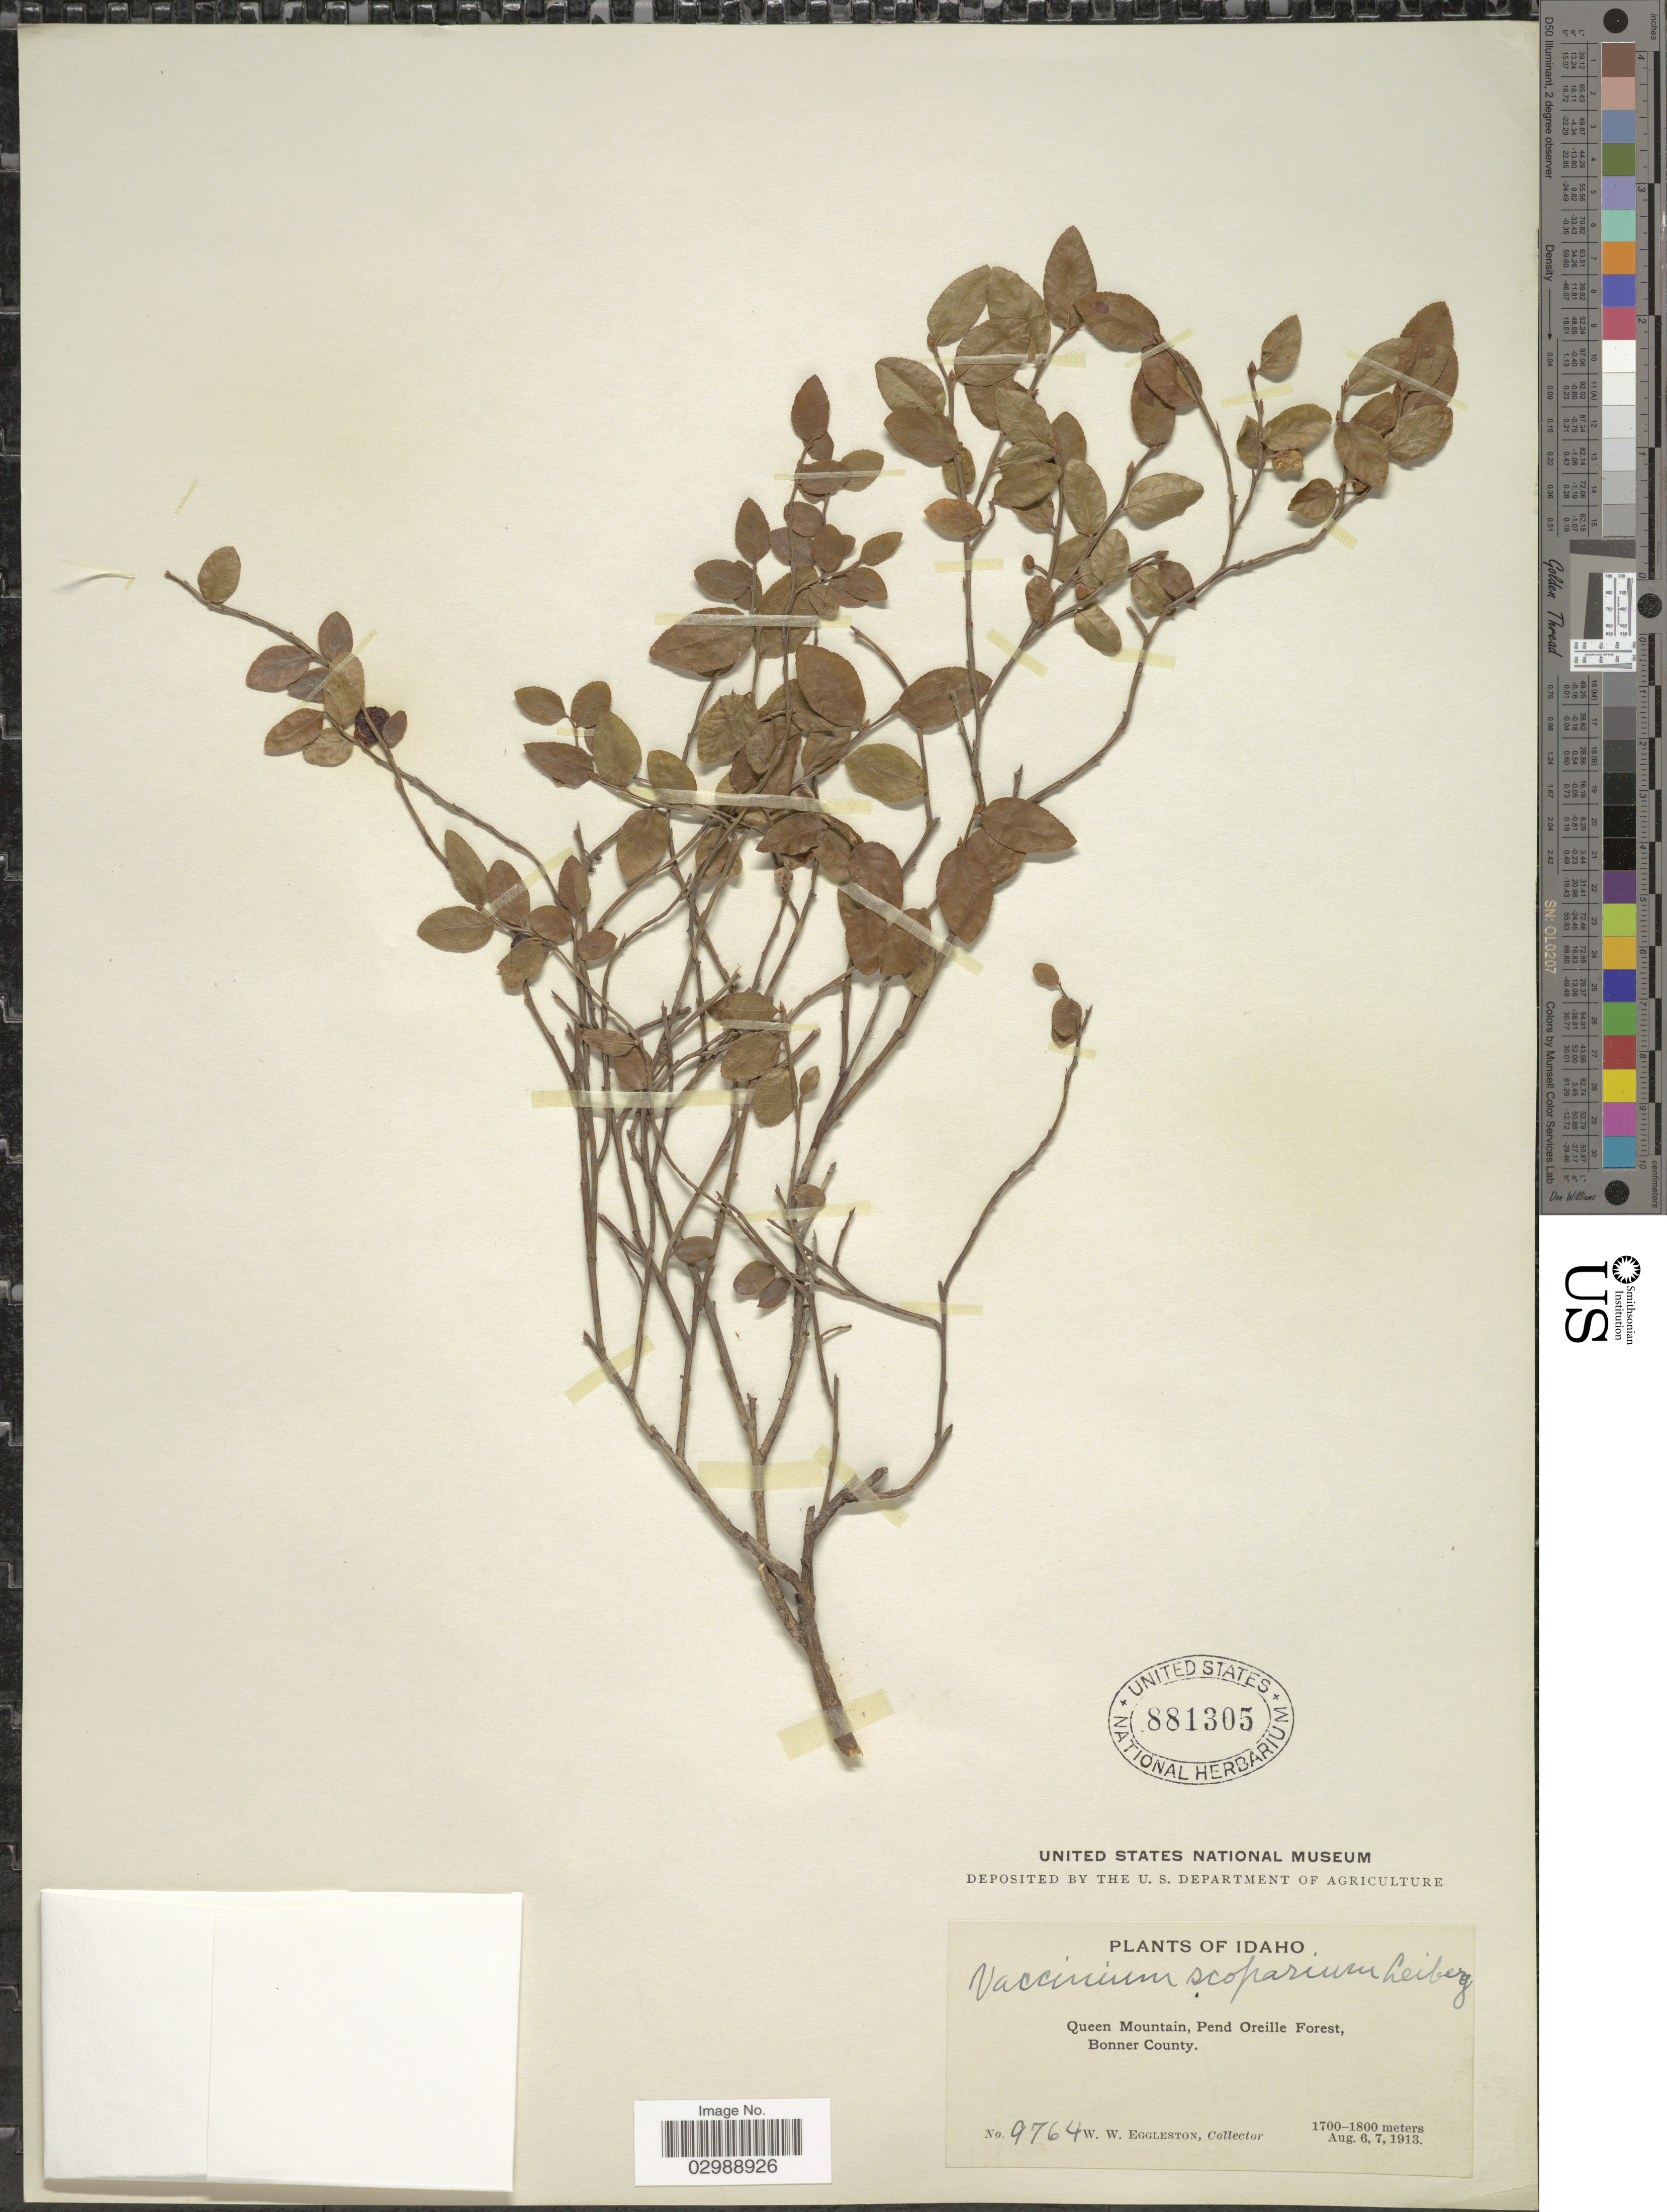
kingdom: Plantae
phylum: Tracheophyta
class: Magnoliopsida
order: Ericales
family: Ericaceae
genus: Vaccinium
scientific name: Vaccinium oreophilum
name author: Rydb.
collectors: W. W. Eggleston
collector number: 9764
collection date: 1913-08-06/1913-08-07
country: United States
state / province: Idaho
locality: Queen Mountain, Pend Oreille Forest, Bonner County.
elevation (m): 1700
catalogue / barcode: US 881305